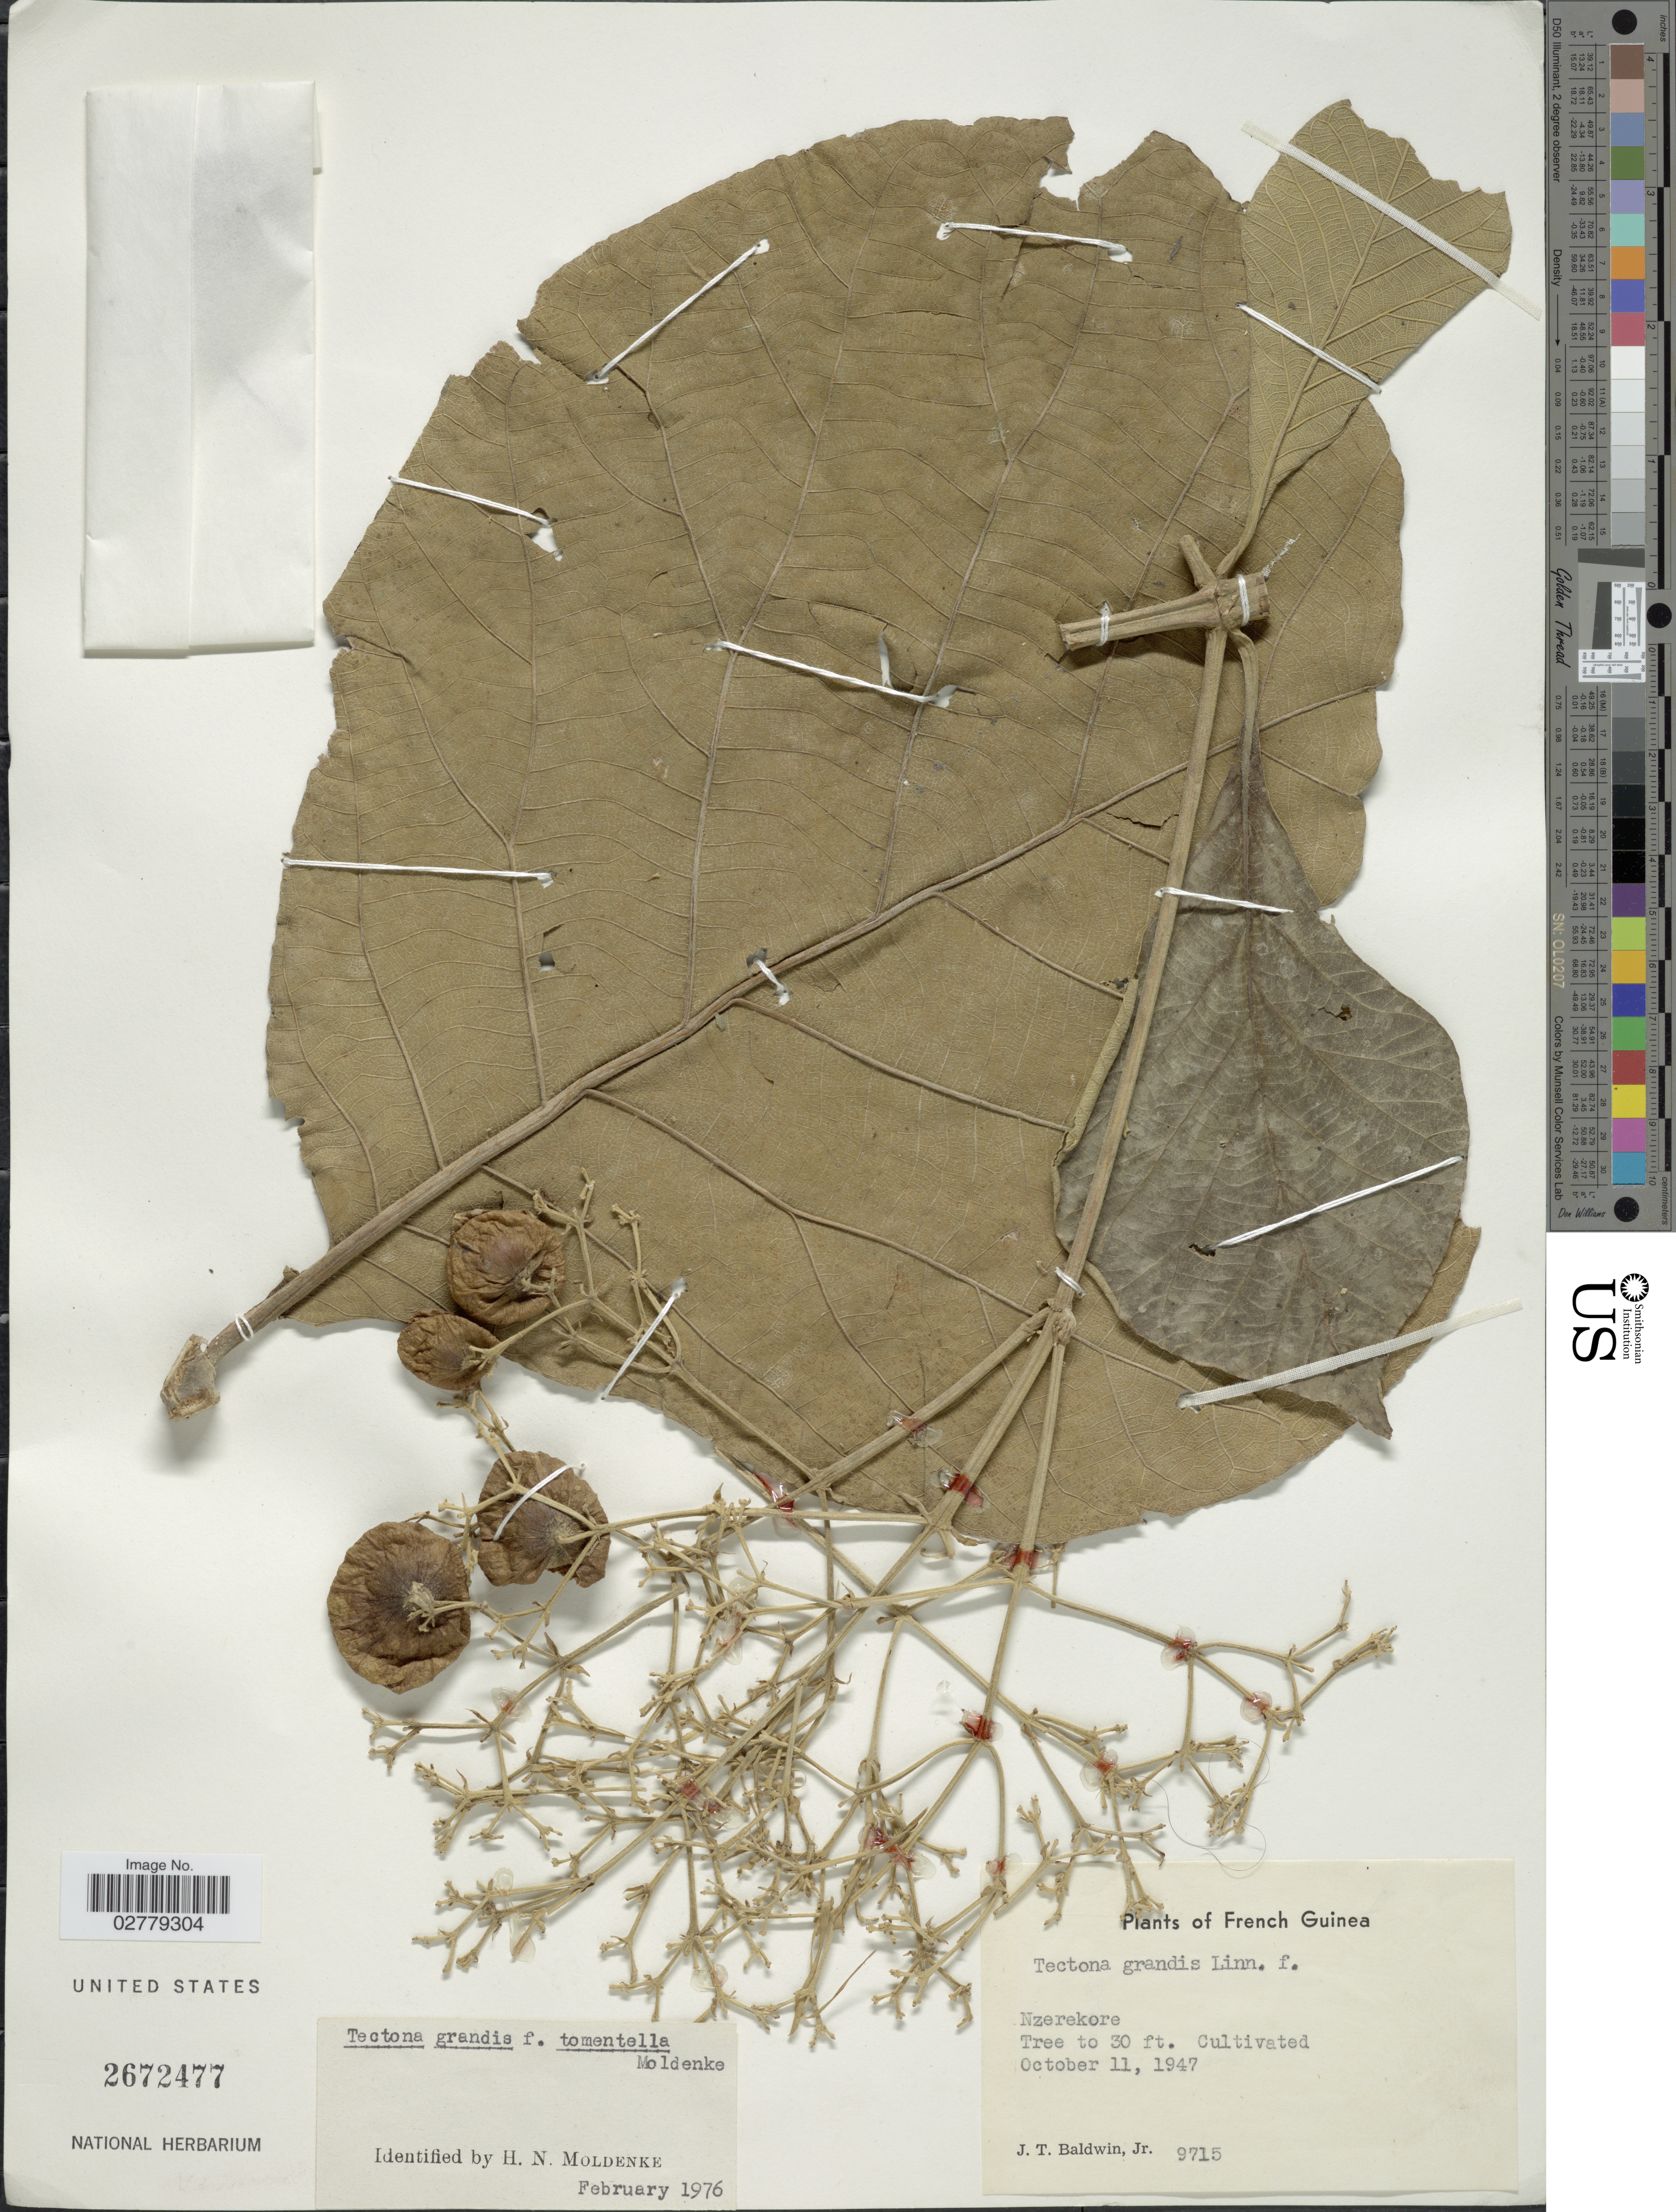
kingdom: Plantae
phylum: Tracheophyta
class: Magnoliopsida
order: Lamiales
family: Lamiaceae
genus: Tectona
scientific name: Tectona grandis f. tomentella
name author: Moldenke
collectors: J. T. Baldwin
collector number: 9715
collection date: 1947-10-11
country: Guinea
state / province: Nzérékoré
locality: French Guinea.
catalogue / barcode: US 2672477